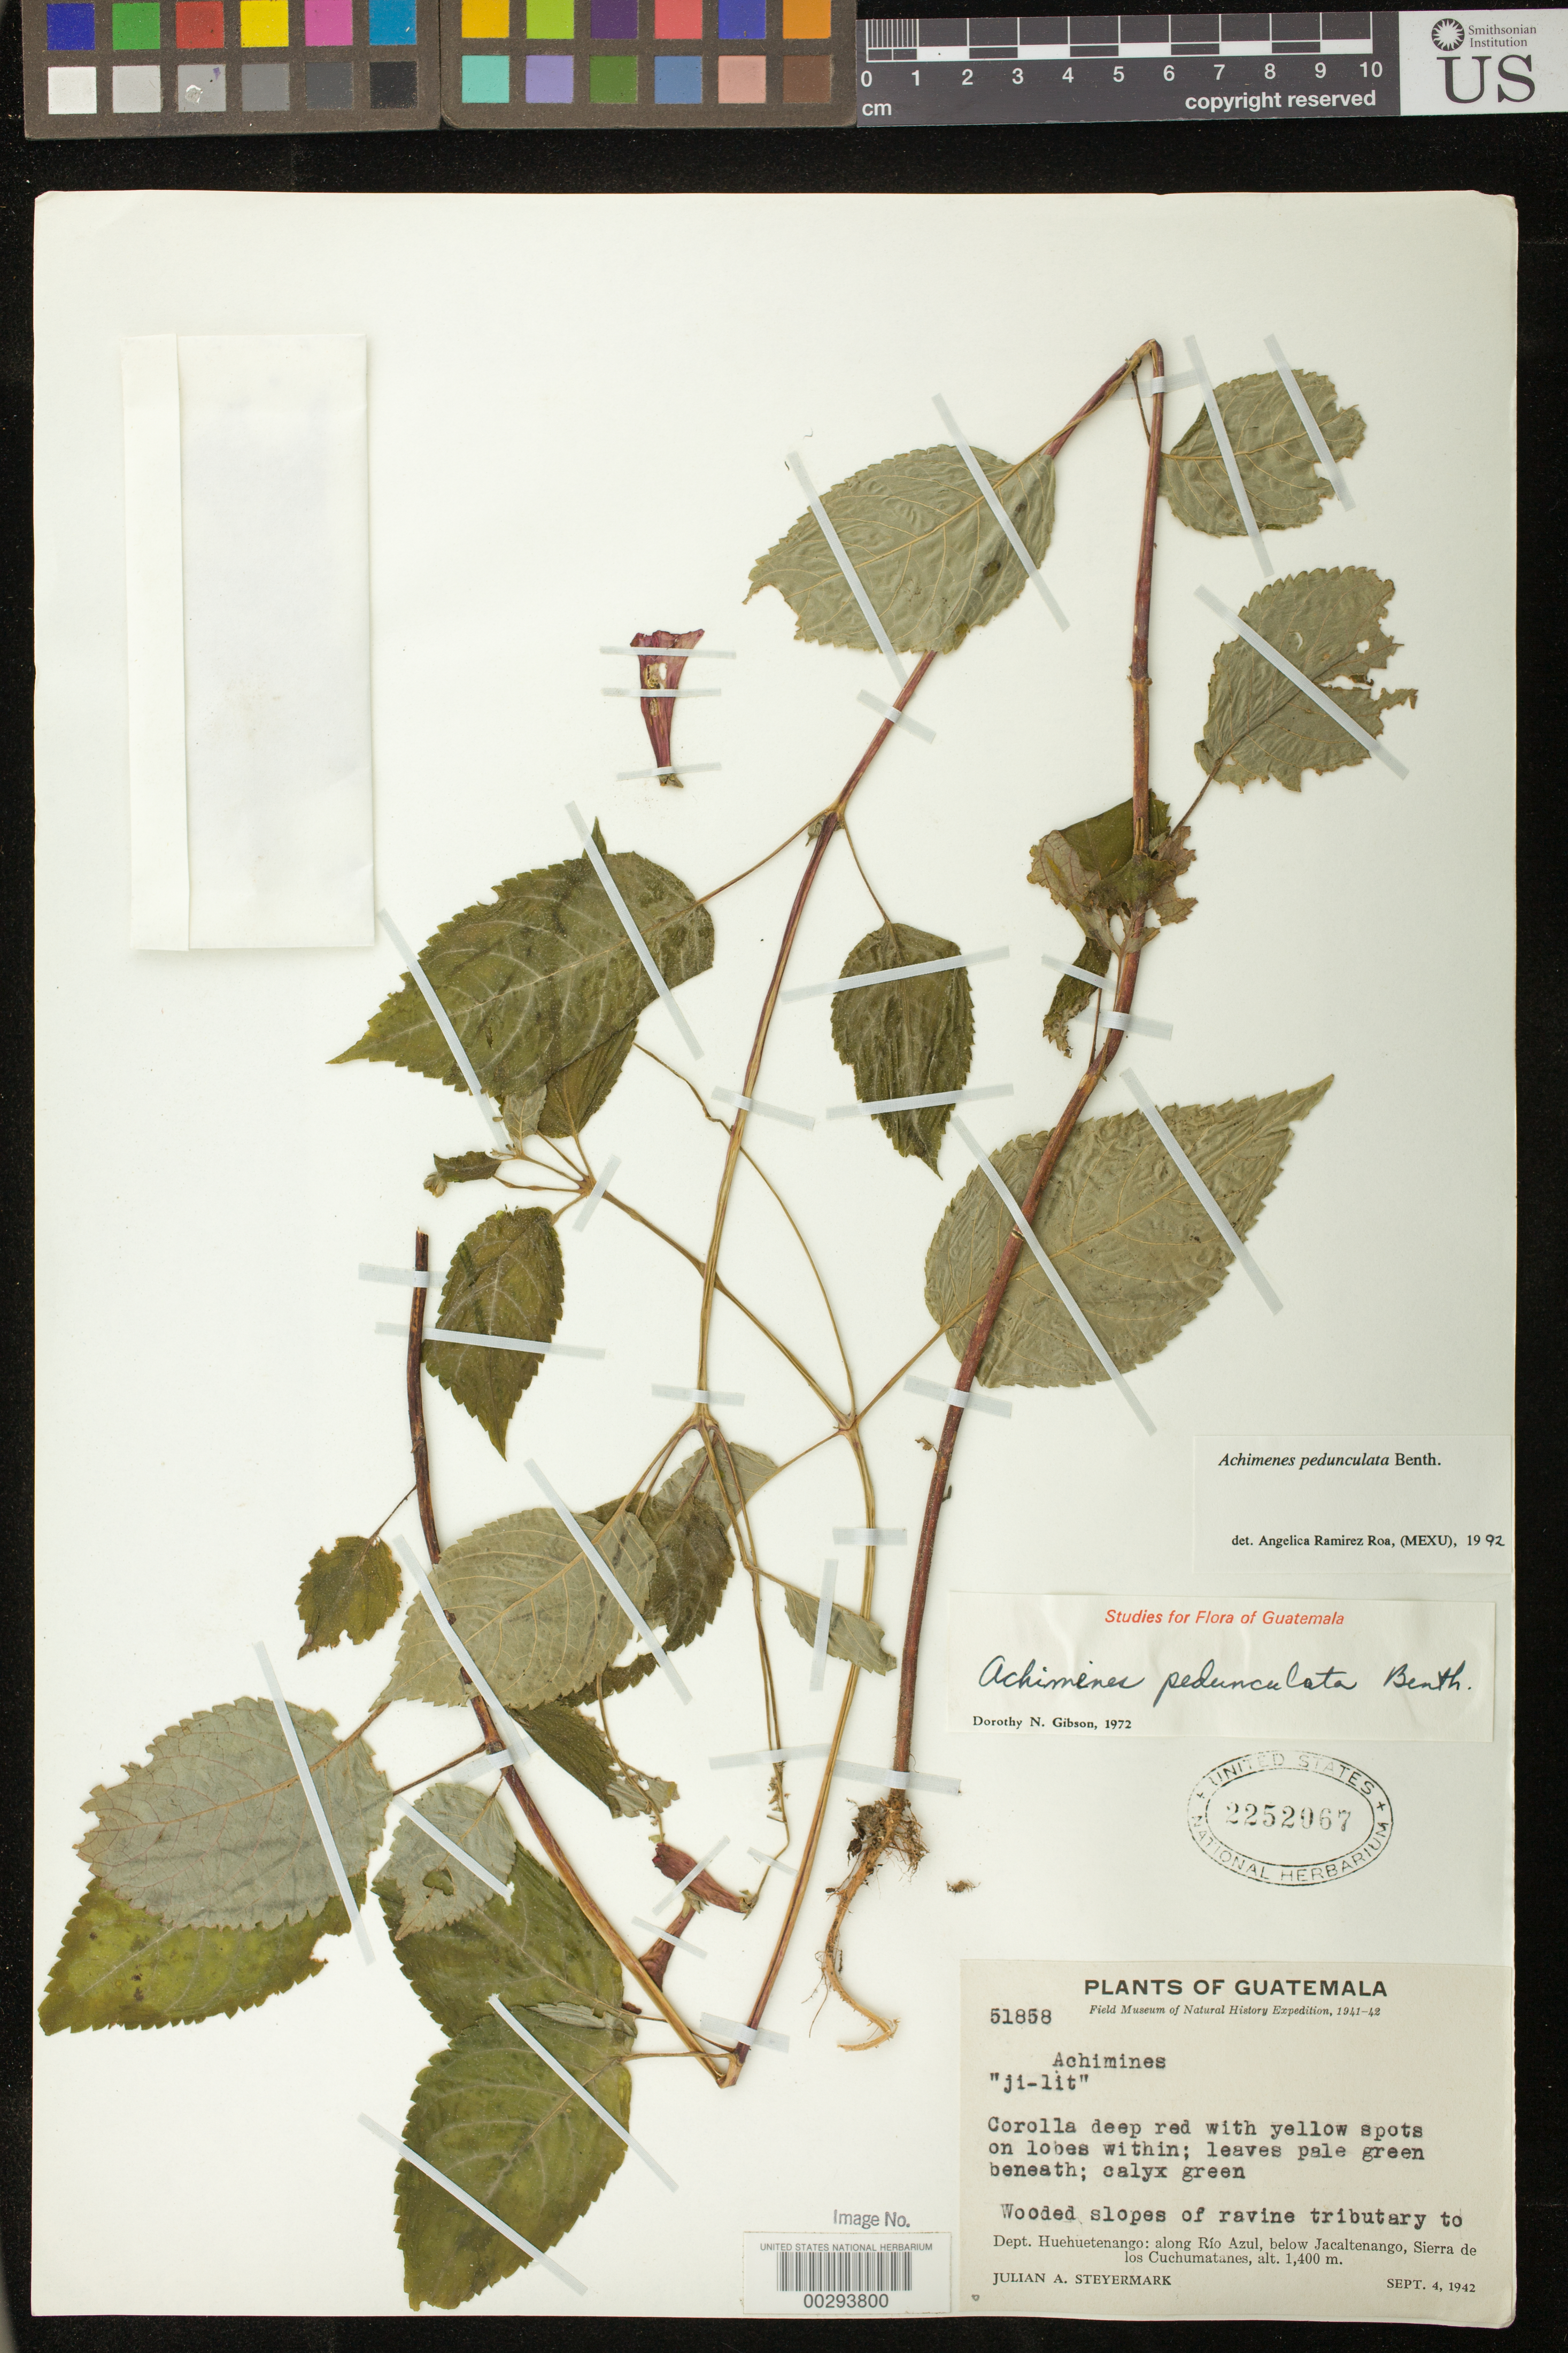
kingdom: Plantae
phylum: Tracheophyta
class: Magnoliopsida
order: Lamiales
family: Gesneriaceae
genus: Achimenes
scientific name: Achimenes pedunculata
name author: Benth.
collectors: J. Steyermark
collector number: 51858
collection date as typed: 04 Sep 1942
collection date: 1942-09-04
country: Guatemala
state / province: Huehuetenango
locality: Along Rio Azul, below Jacaltenango, Sierra de los Cuchumatanes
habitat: Wooded slopes of ravine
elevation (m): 1400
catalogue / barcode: US 2252067